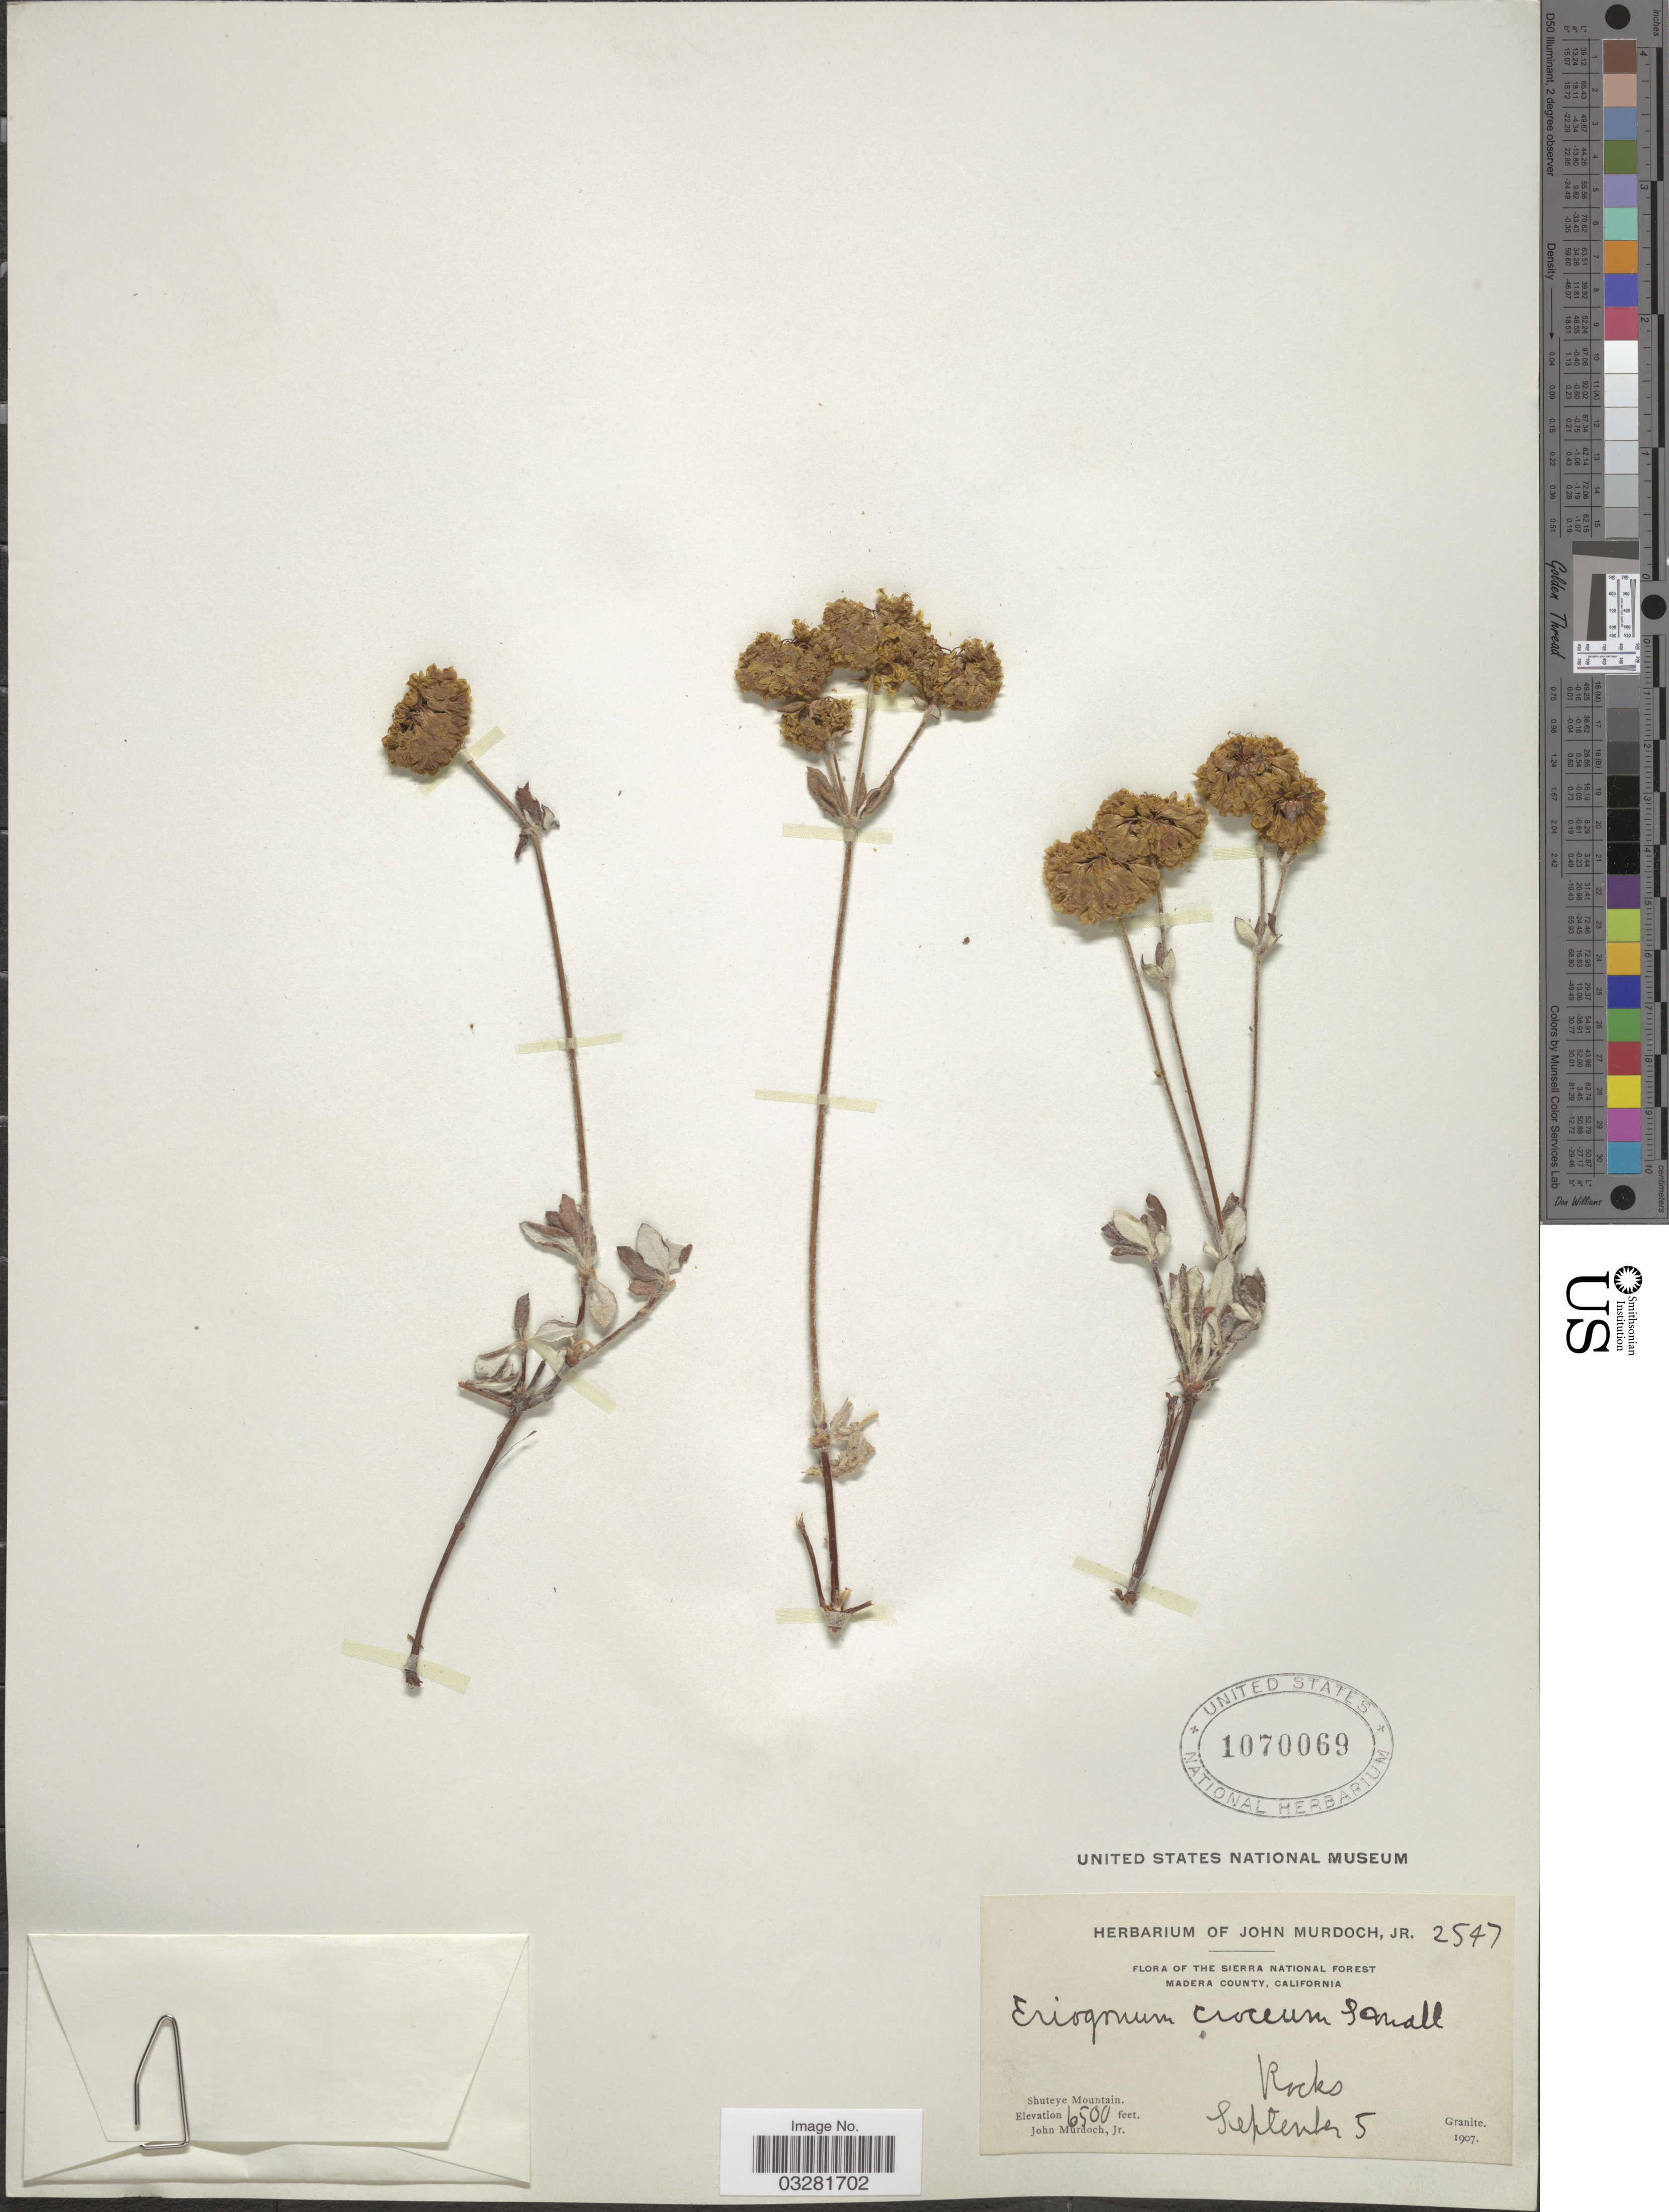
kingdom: Plantae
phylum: Tracheophyta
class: Magnoliopsida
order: Caryophyllales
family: Polygonaceae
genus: Eriogonum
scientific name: Eriogonum umbellatum var. stellatum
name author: (Benth.) M.E. Jones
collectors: J. Murdoch Jr.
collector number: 2547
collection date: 1907-09-05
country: United States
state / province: California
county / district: Madera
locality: The Sierra National Forest. Madera County. Shuteye Mountain.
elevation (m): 1981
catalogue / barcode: US 1070069